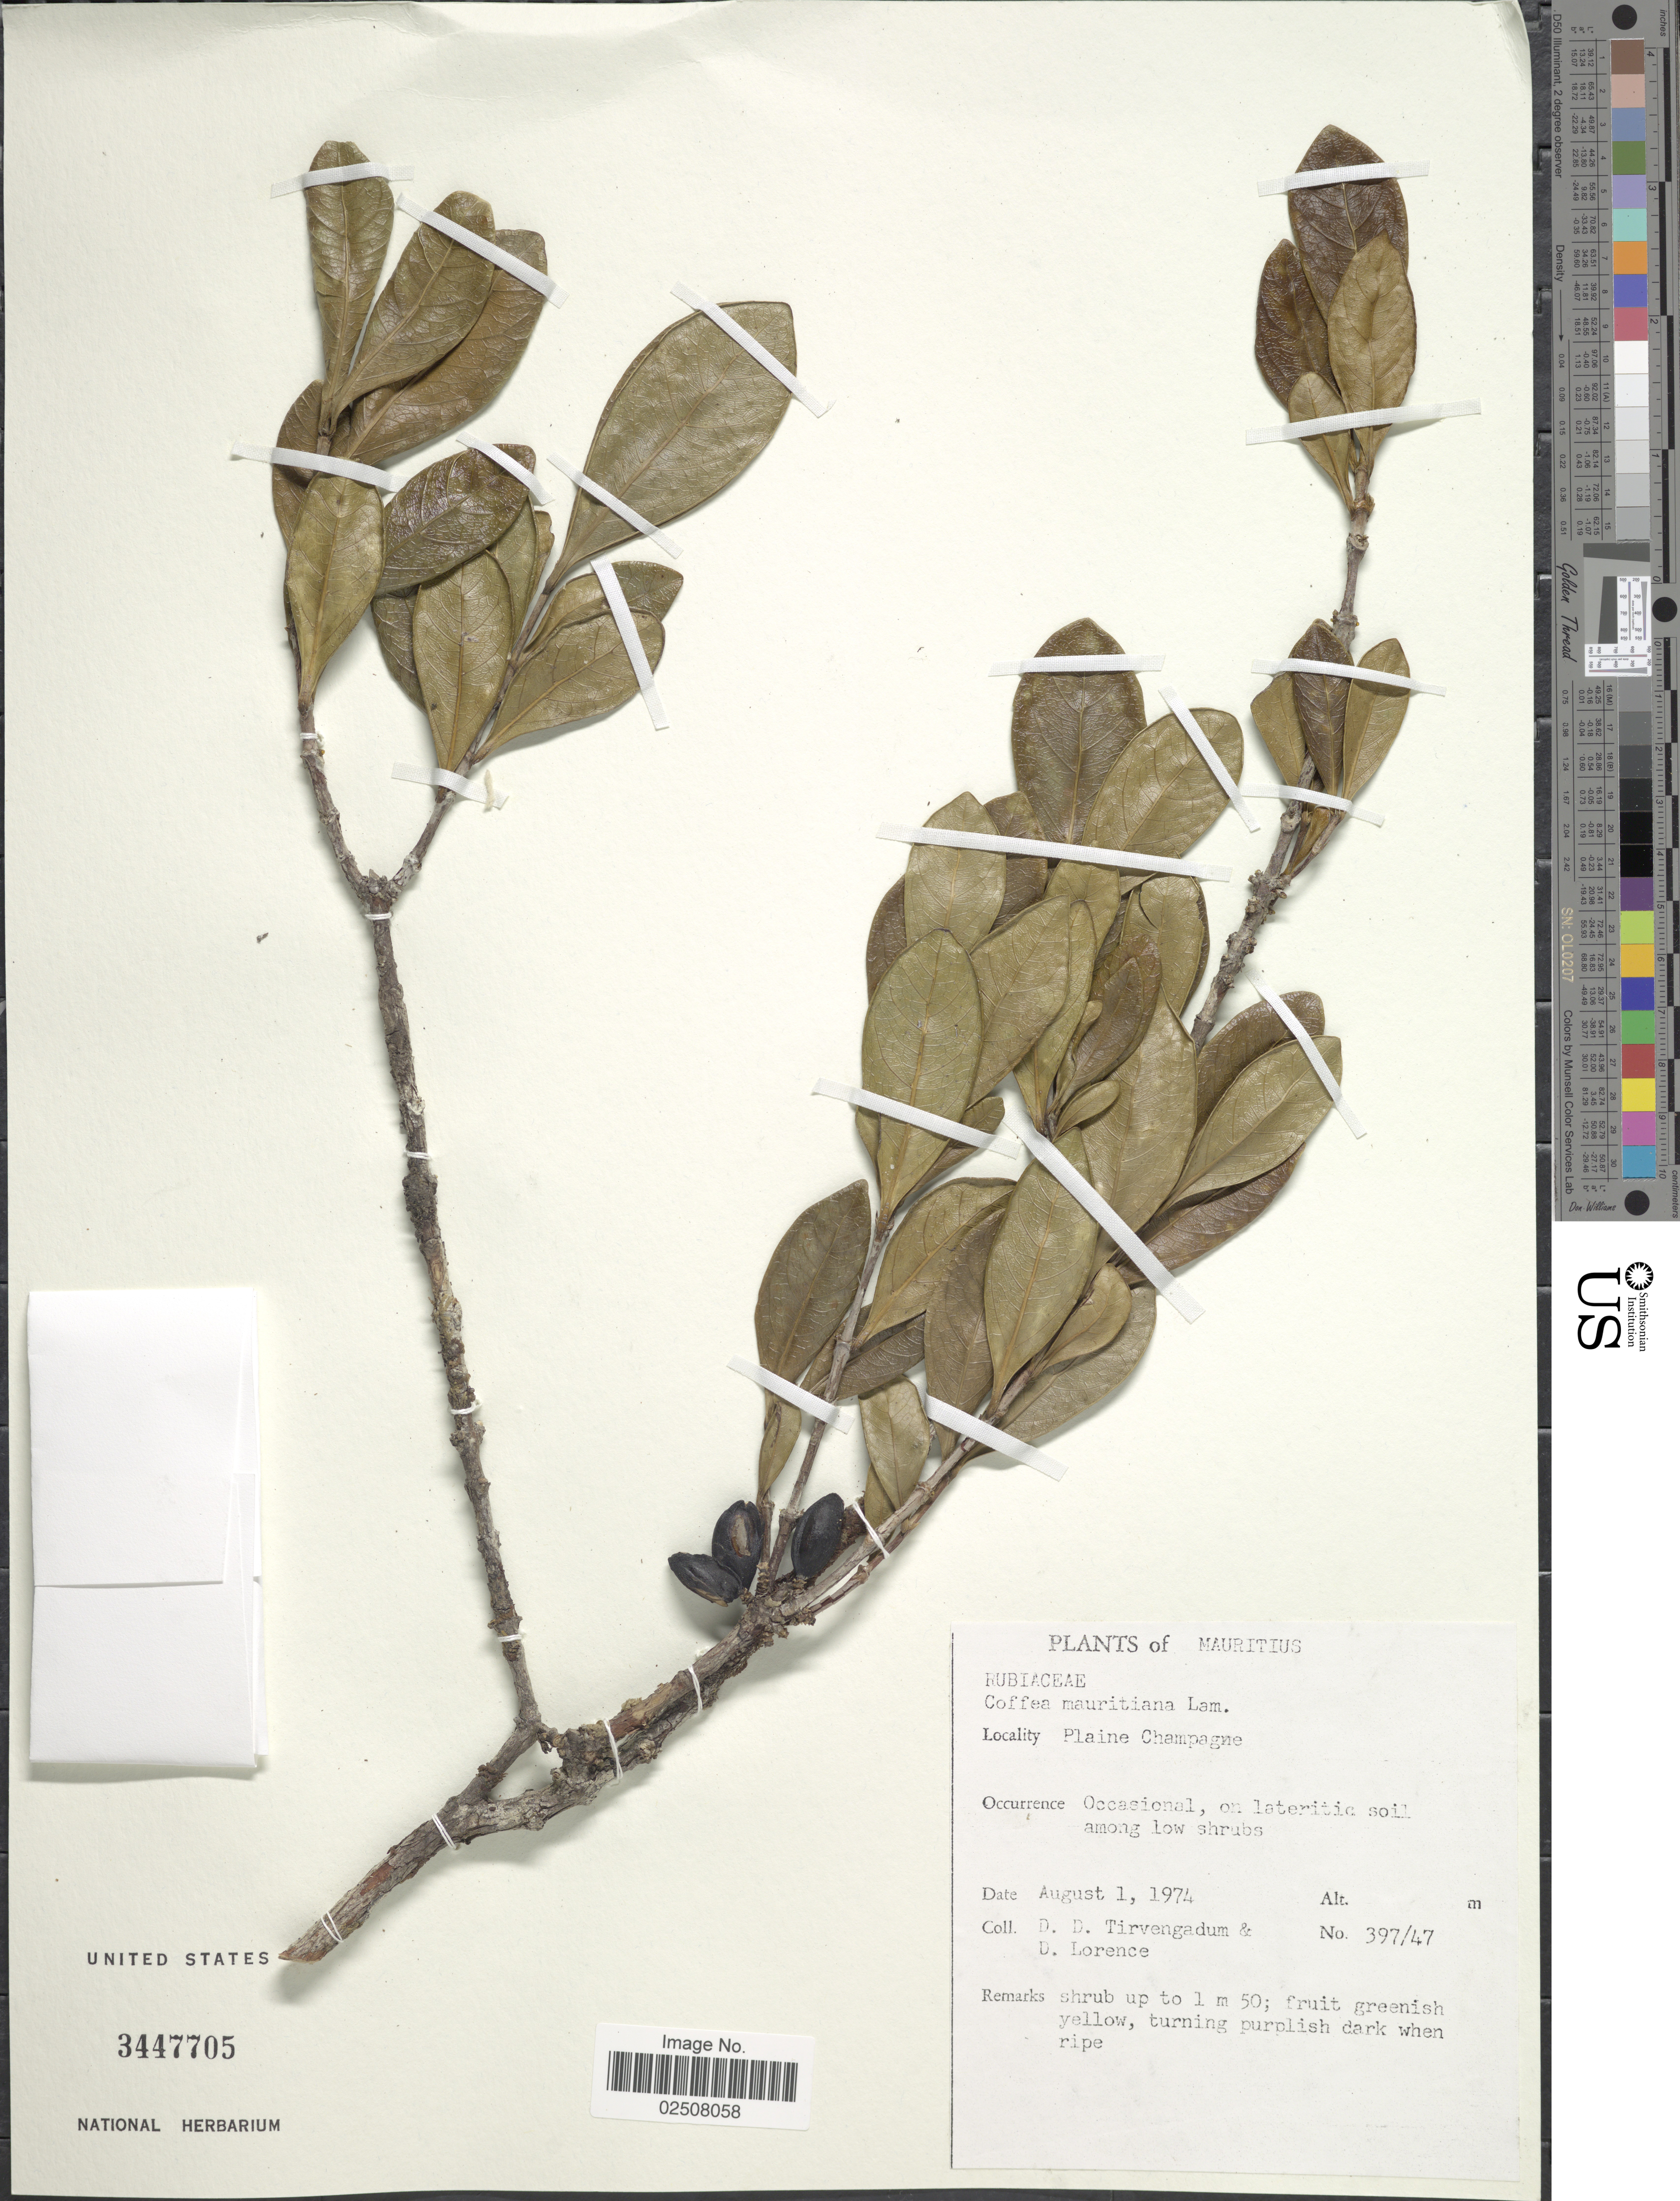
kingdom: Plantae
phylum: Tracheophyta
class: Magnoliopsida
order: Gentianales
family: Rubiaceae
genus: Coffea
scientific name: Coffea mauritiana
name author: Lam.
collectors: D. Tirvengadum & D. Lorence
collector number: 397/47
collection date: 1974-08-01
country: Mauritius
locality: Plaine Champagne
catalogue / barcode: US 3447705